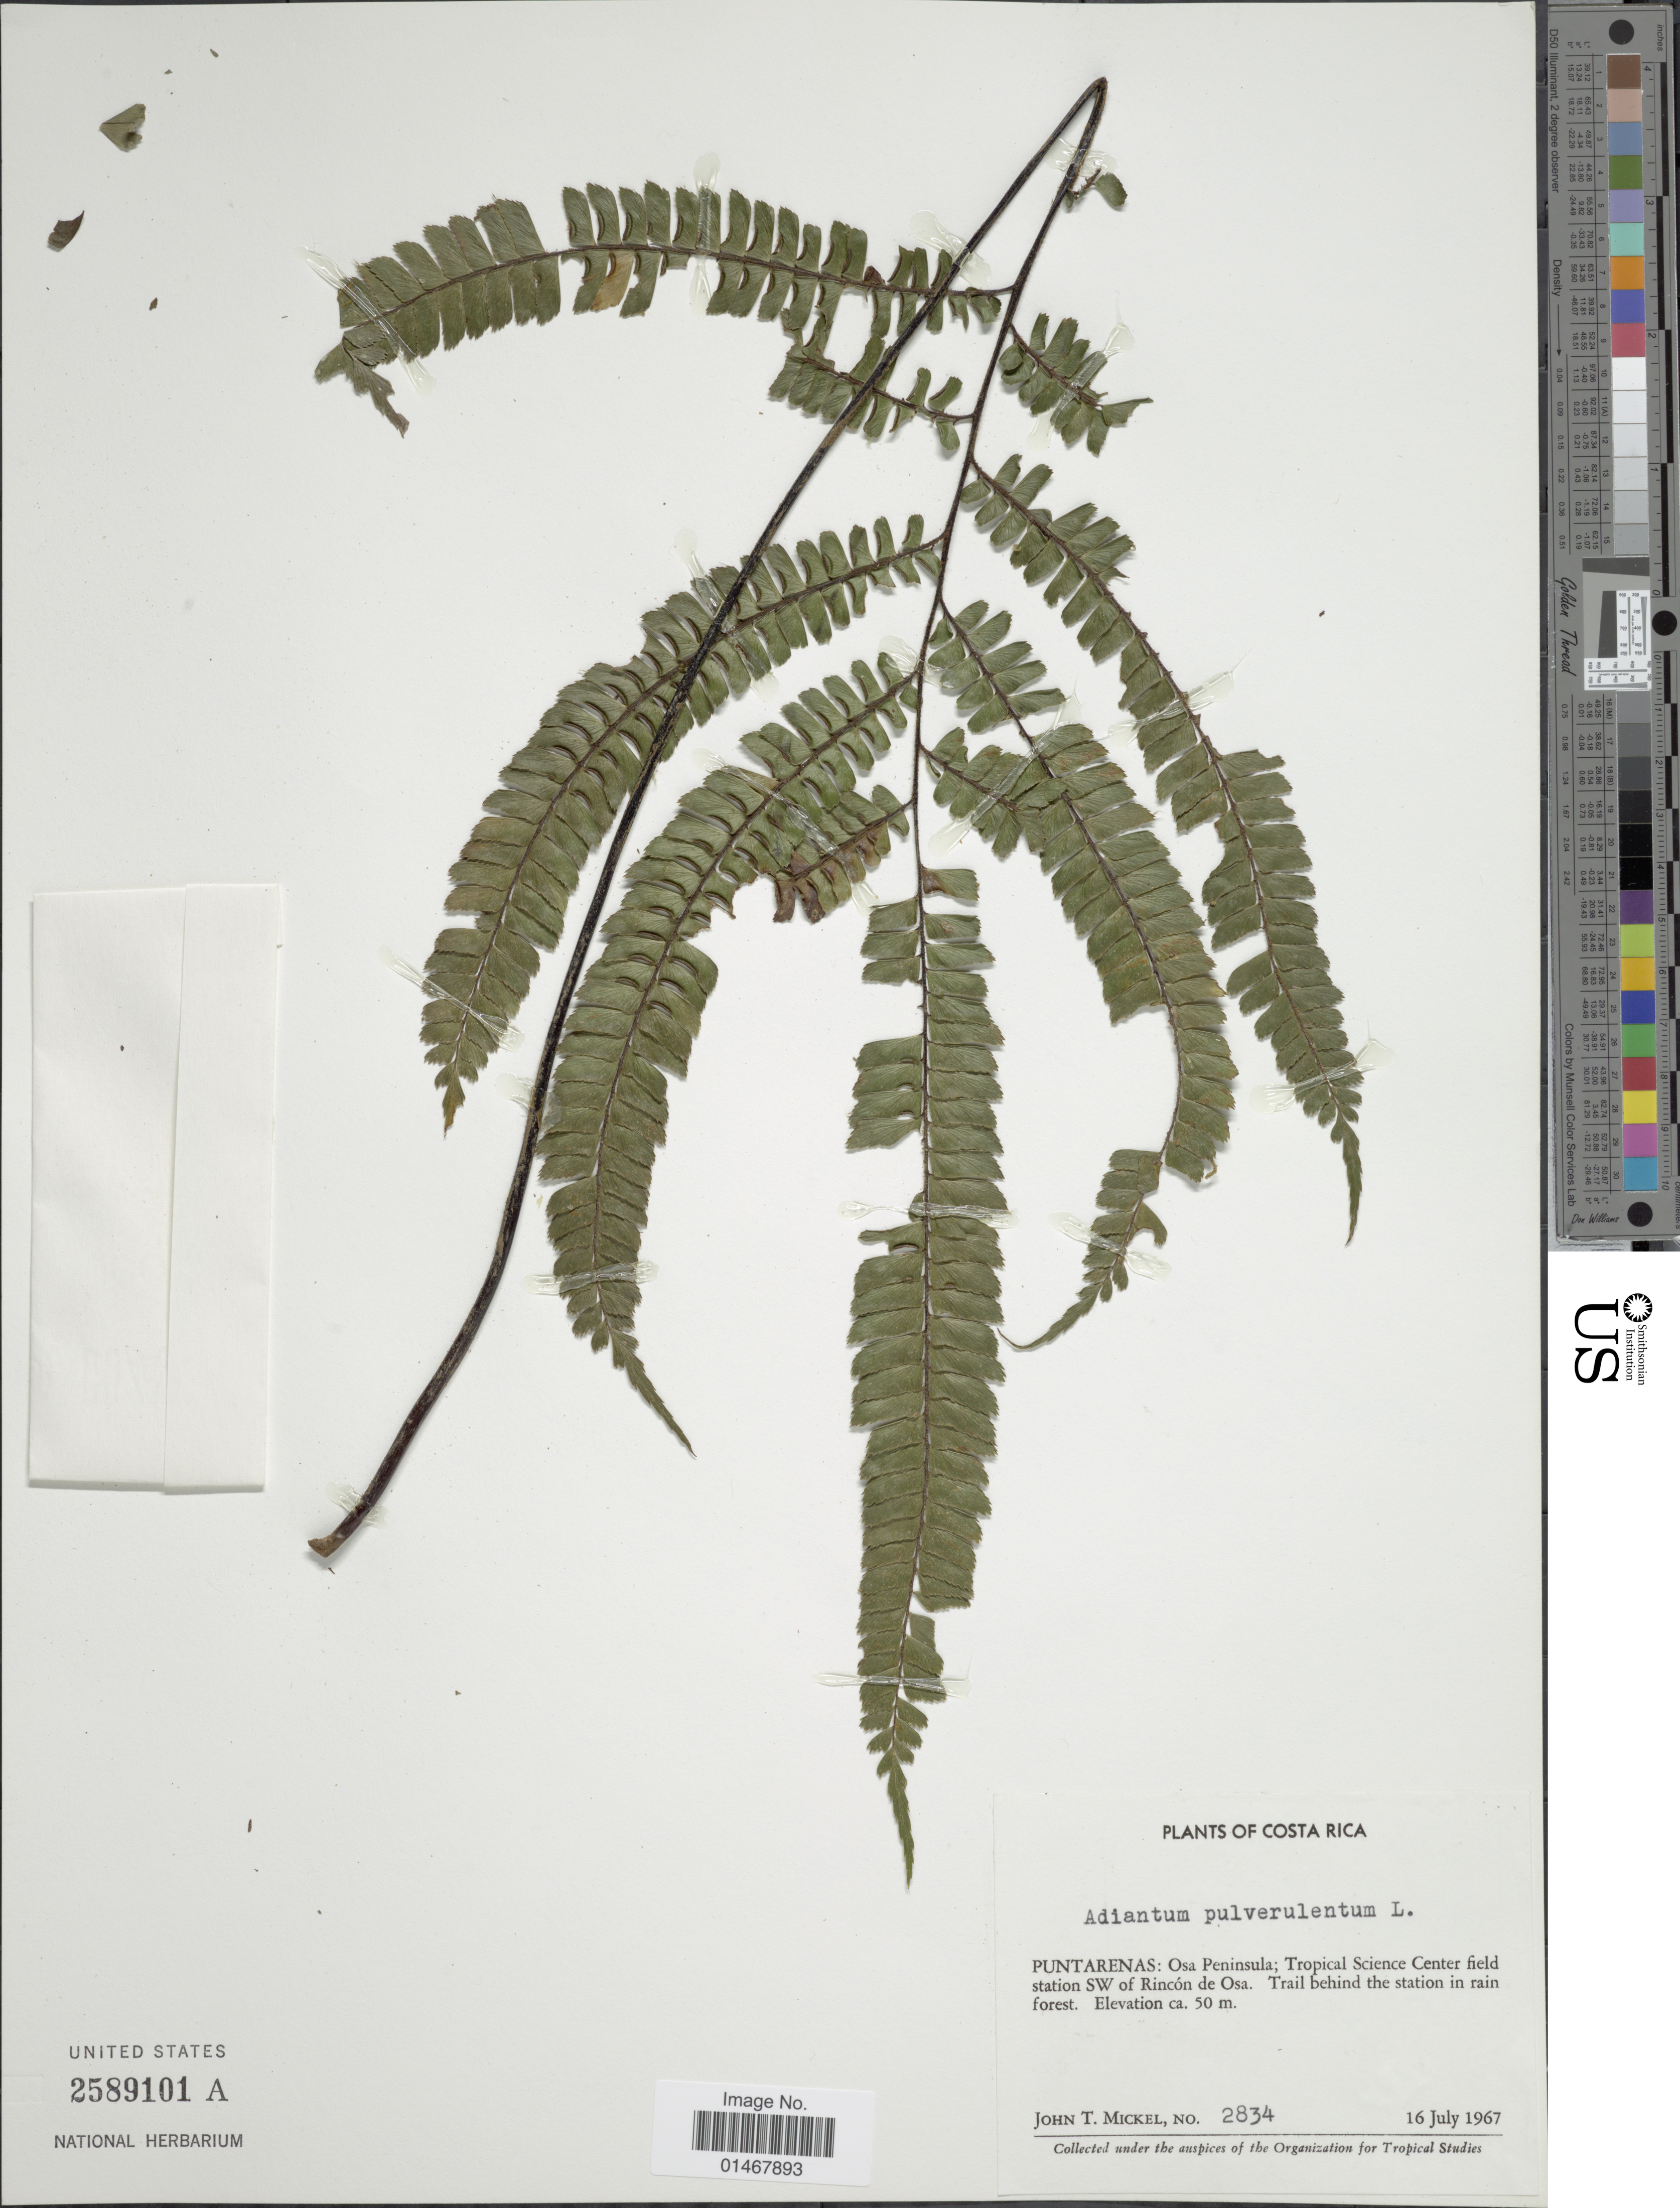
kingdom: Plantae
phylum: Tracheophyta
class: Polypodiopsida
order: Polypodiales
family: Pteridaceae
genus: Adiantum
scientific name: Adiantum pulverulentum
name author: L.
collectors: J. T. Mickel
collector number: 2834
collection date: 1967-07-16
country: Costa Rica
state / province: Puntarenas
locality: Osa Peninsula; Tropical Science Center field station SW of Rincón de Osa. Trail behind the station in rain forest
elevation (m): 50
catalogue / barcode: US 2589101A